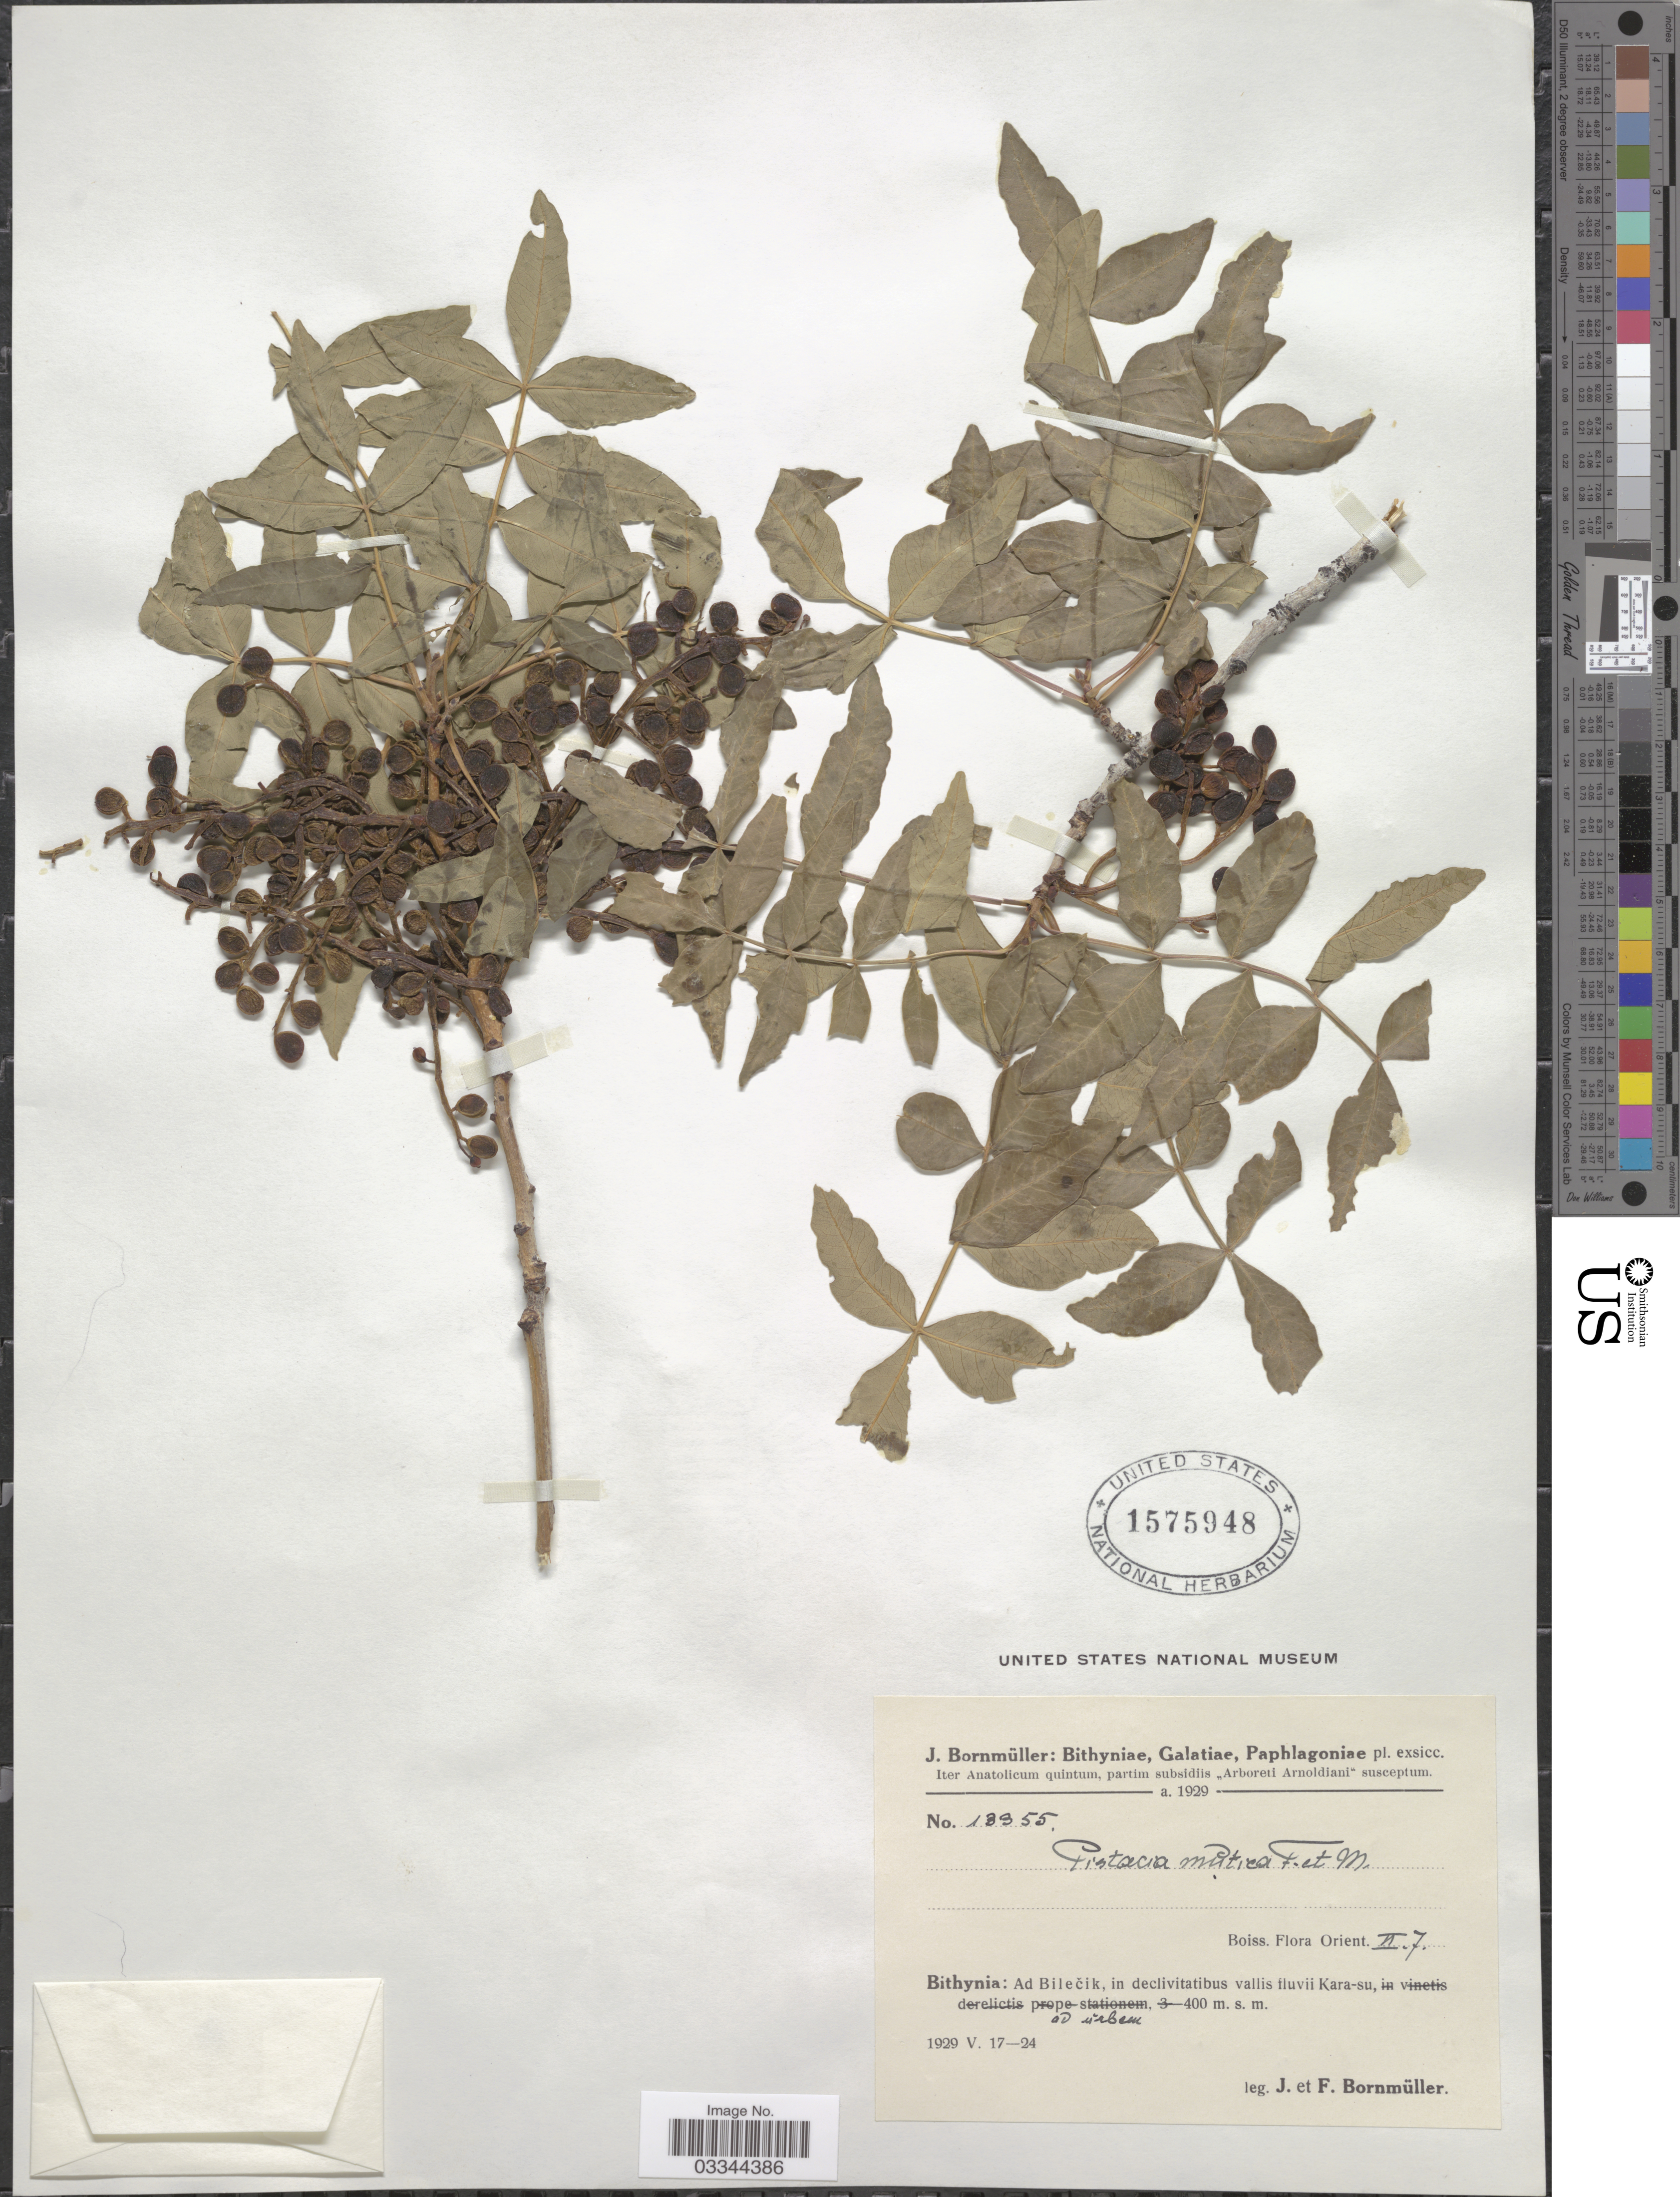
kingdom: Plantae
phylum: Tracheophyta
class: Magnoliopsida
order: Sapindales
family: Anacardiaceae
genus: Pistacia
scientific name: Pistacia mutica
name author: Fisch. & C.A. Mey.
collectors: J. Bornmüller & F. Bornmüller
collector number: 13355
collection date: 1929-05-17/1929-05-24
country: Turkey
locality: Bithynia: Ad Bilečik, in declivitatibus vallis fluvii Kara-su.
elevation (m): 400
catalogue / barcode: US 1575948